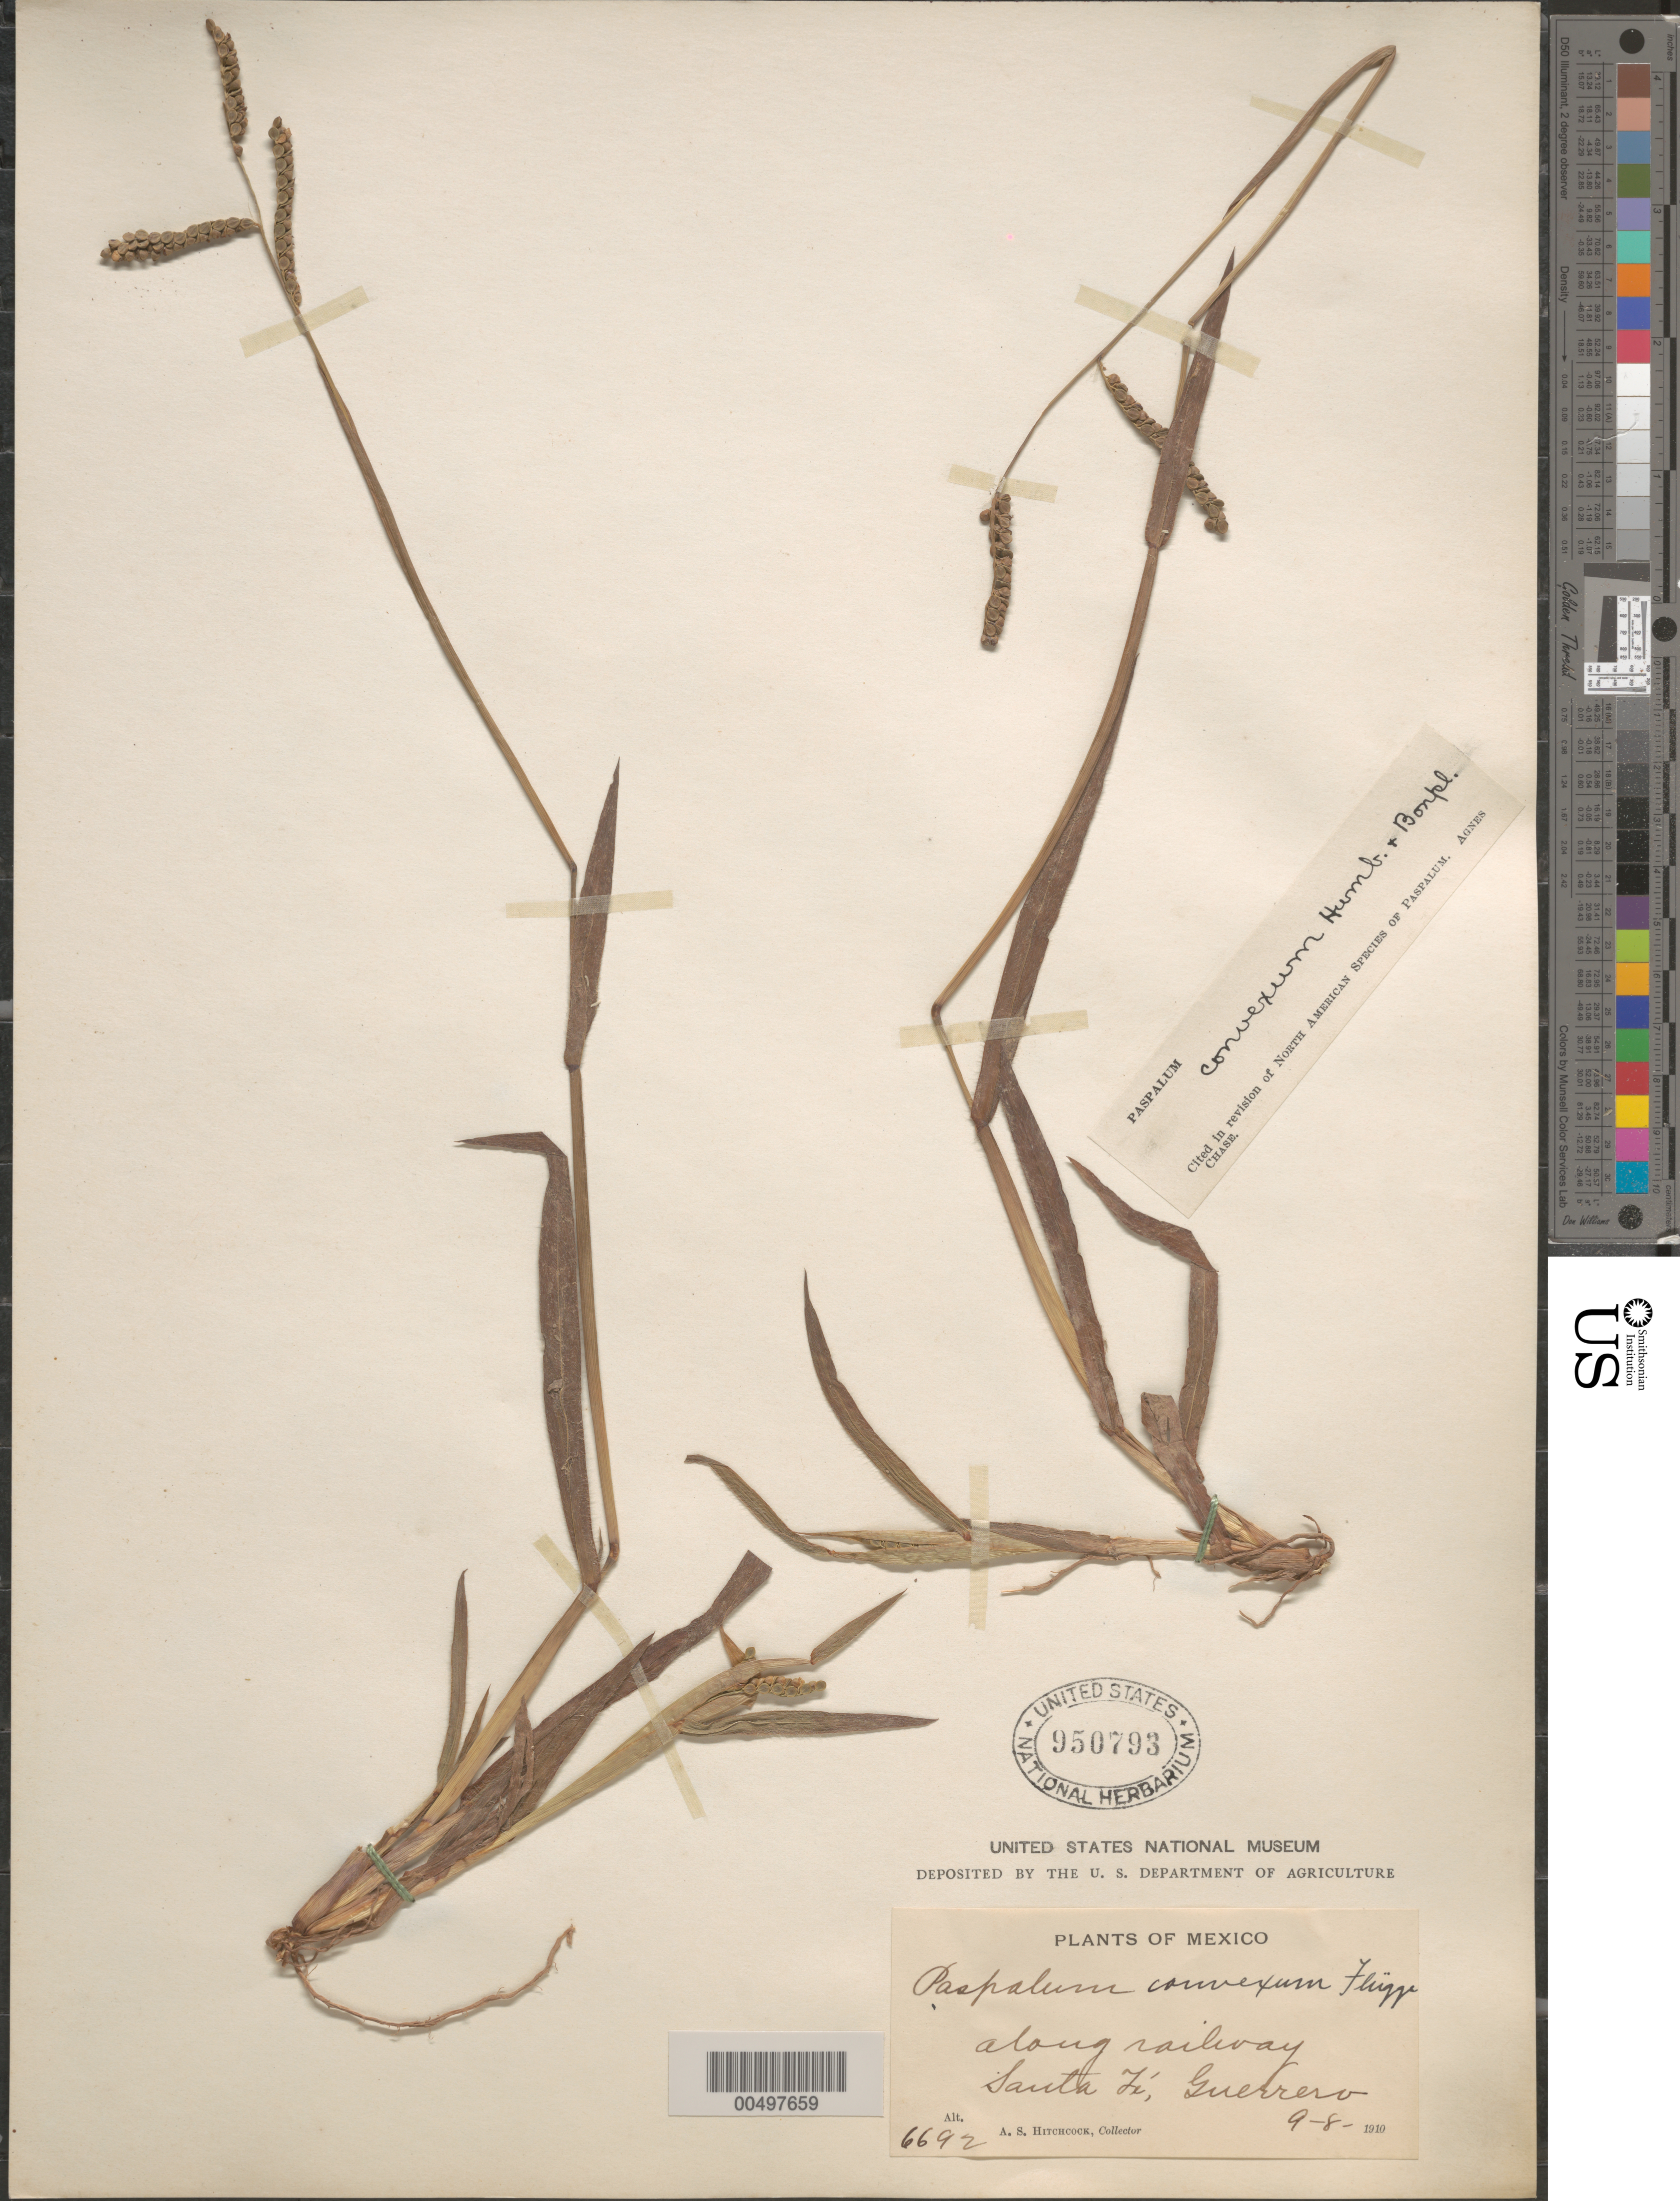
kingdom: Plantae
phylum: Tracheophyta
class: Liliopsida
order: Poales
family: Poaceae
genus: Paspalum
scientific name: Paspalum convexum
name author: Humb. & Bonpl. ex Flüggé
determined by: Chase, [M.] Agnes, (US)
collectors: A. S. Hitchcock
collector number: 6692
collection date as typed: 9 Aug 1910 to 8 Sep 1910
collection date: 1910-08-09/1910-09-08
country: Mexico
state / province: Guerrero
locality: Santa Fe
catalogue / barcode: US 950793